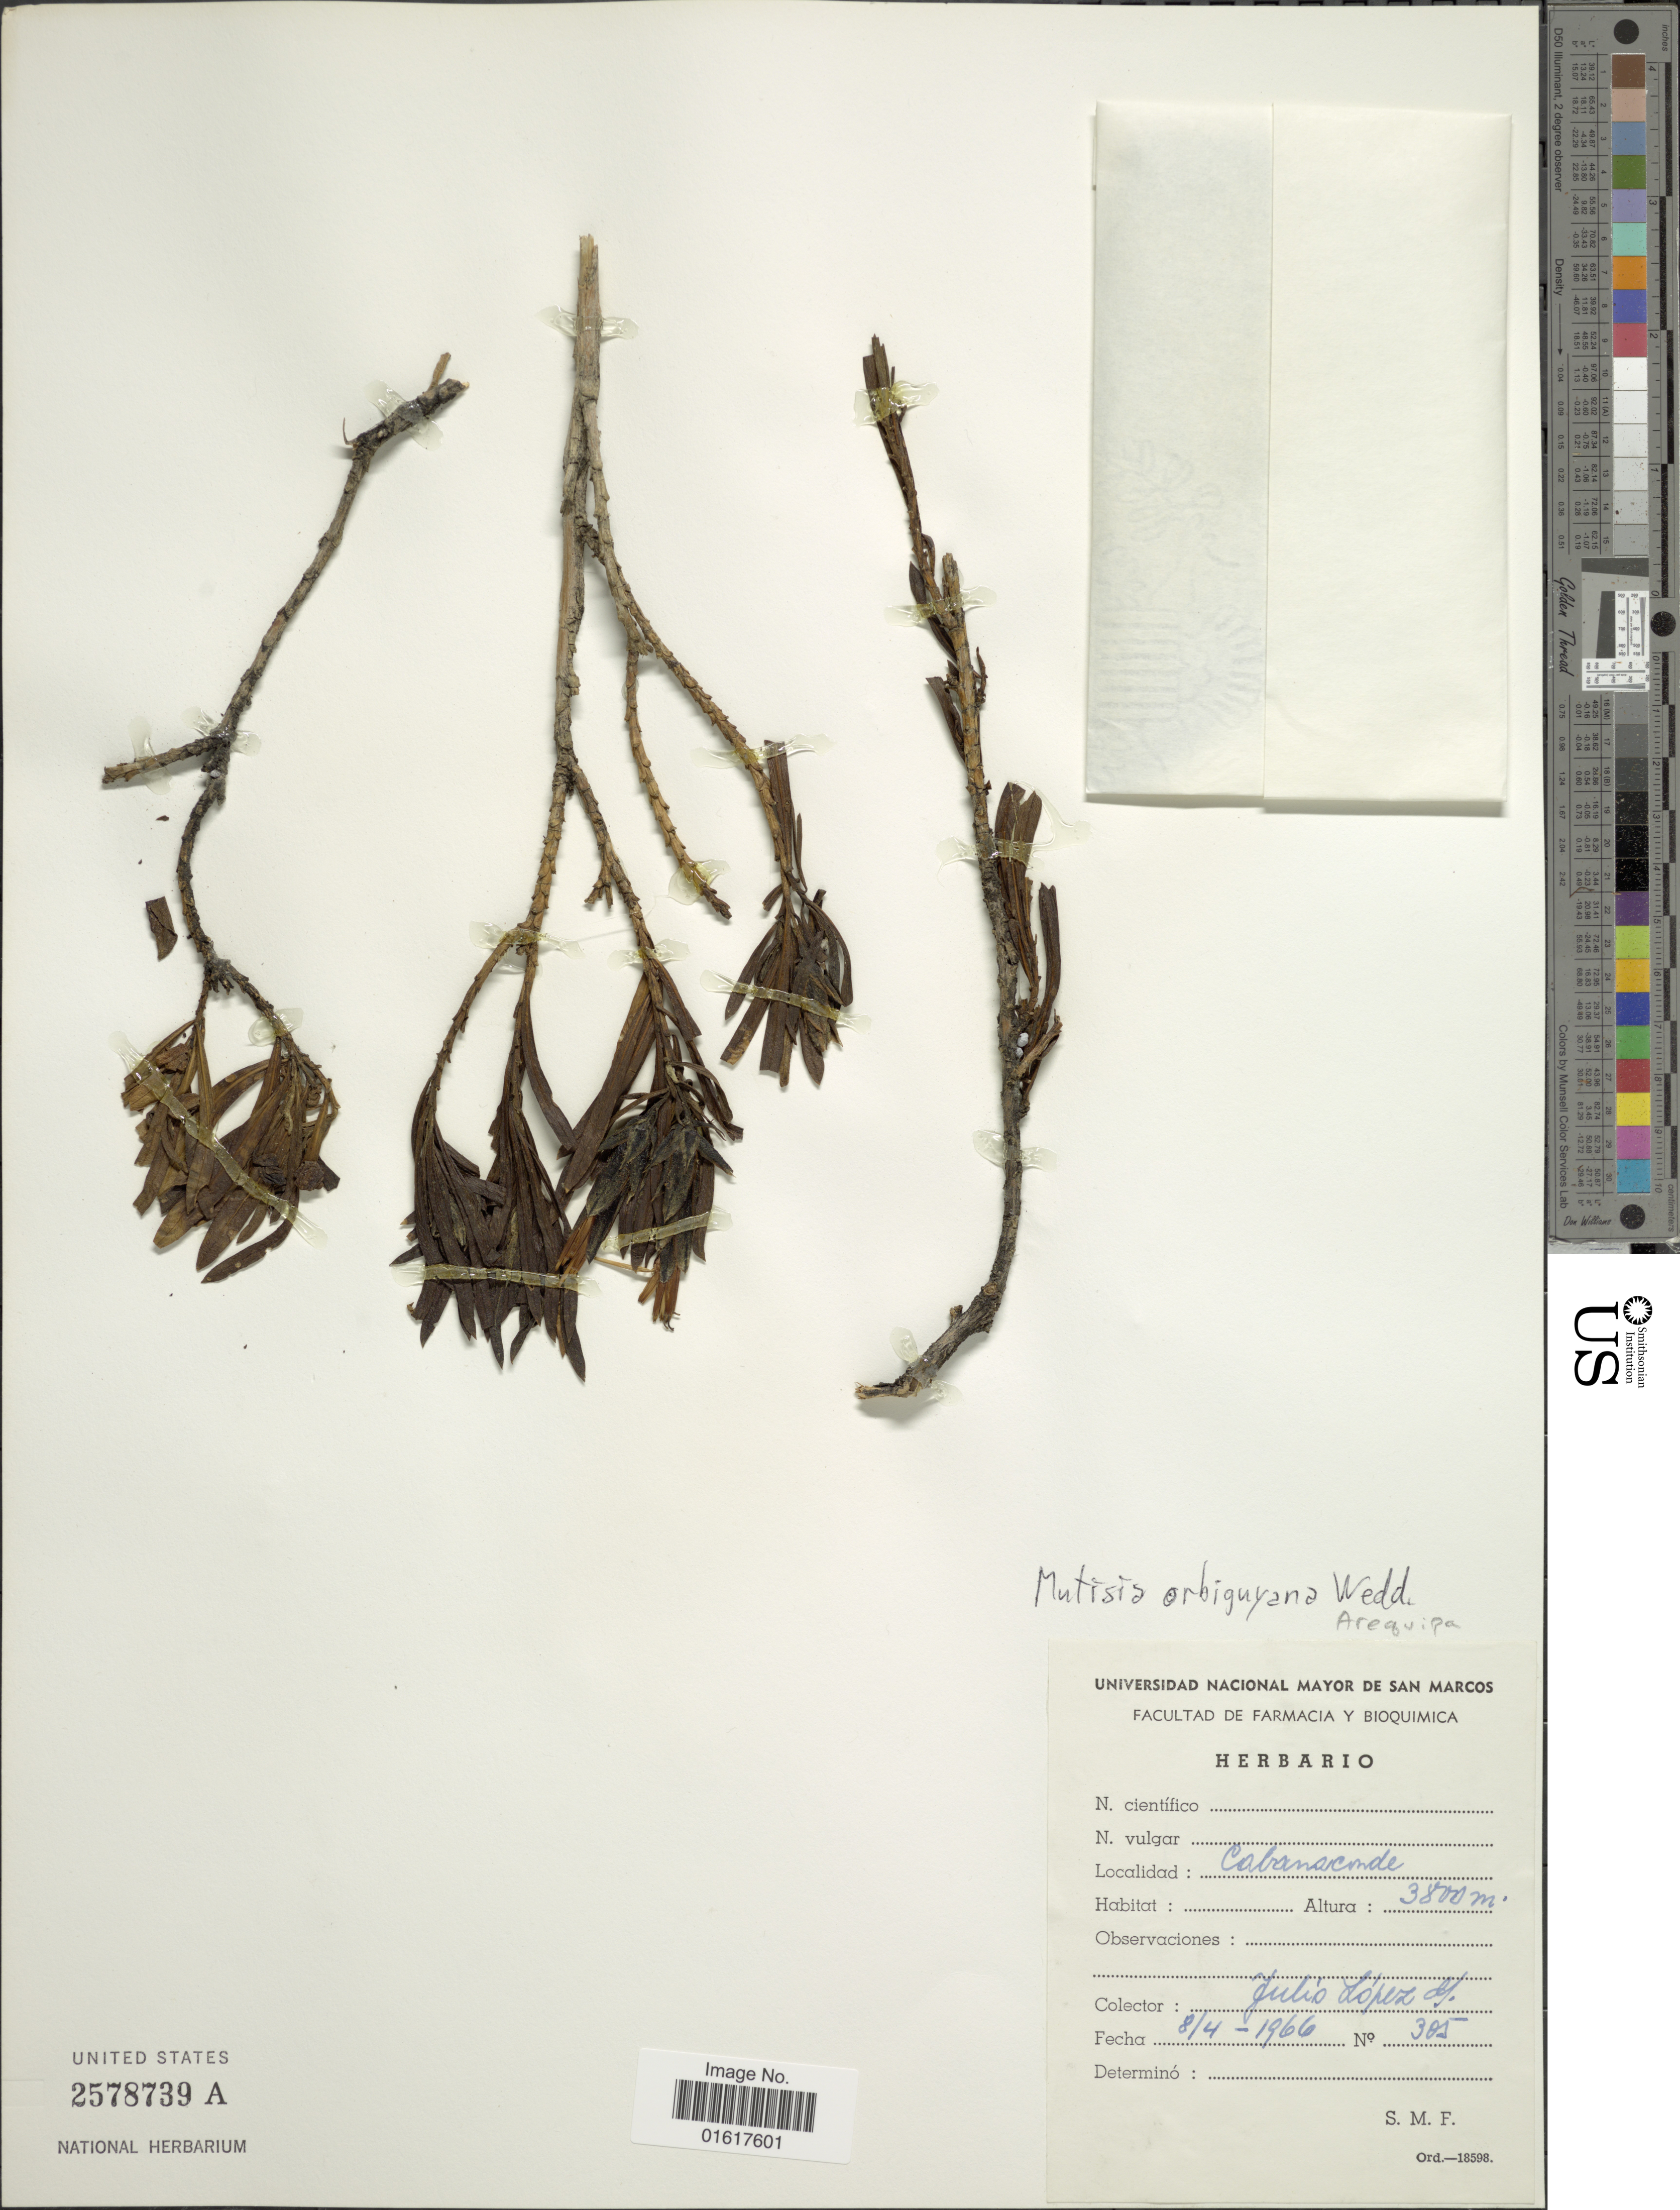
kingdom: Plantae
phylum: Tracheophyta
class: Magnoliopsida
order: Asterales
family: Asteraceae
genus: Mutisia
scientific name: Mutisia orbignyana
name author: Wedd.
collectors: J. López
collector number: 305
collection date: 1966-04-08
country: Peru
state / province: Arequipa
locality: Cabansconde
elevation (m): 3800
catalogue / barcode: US 2578739A